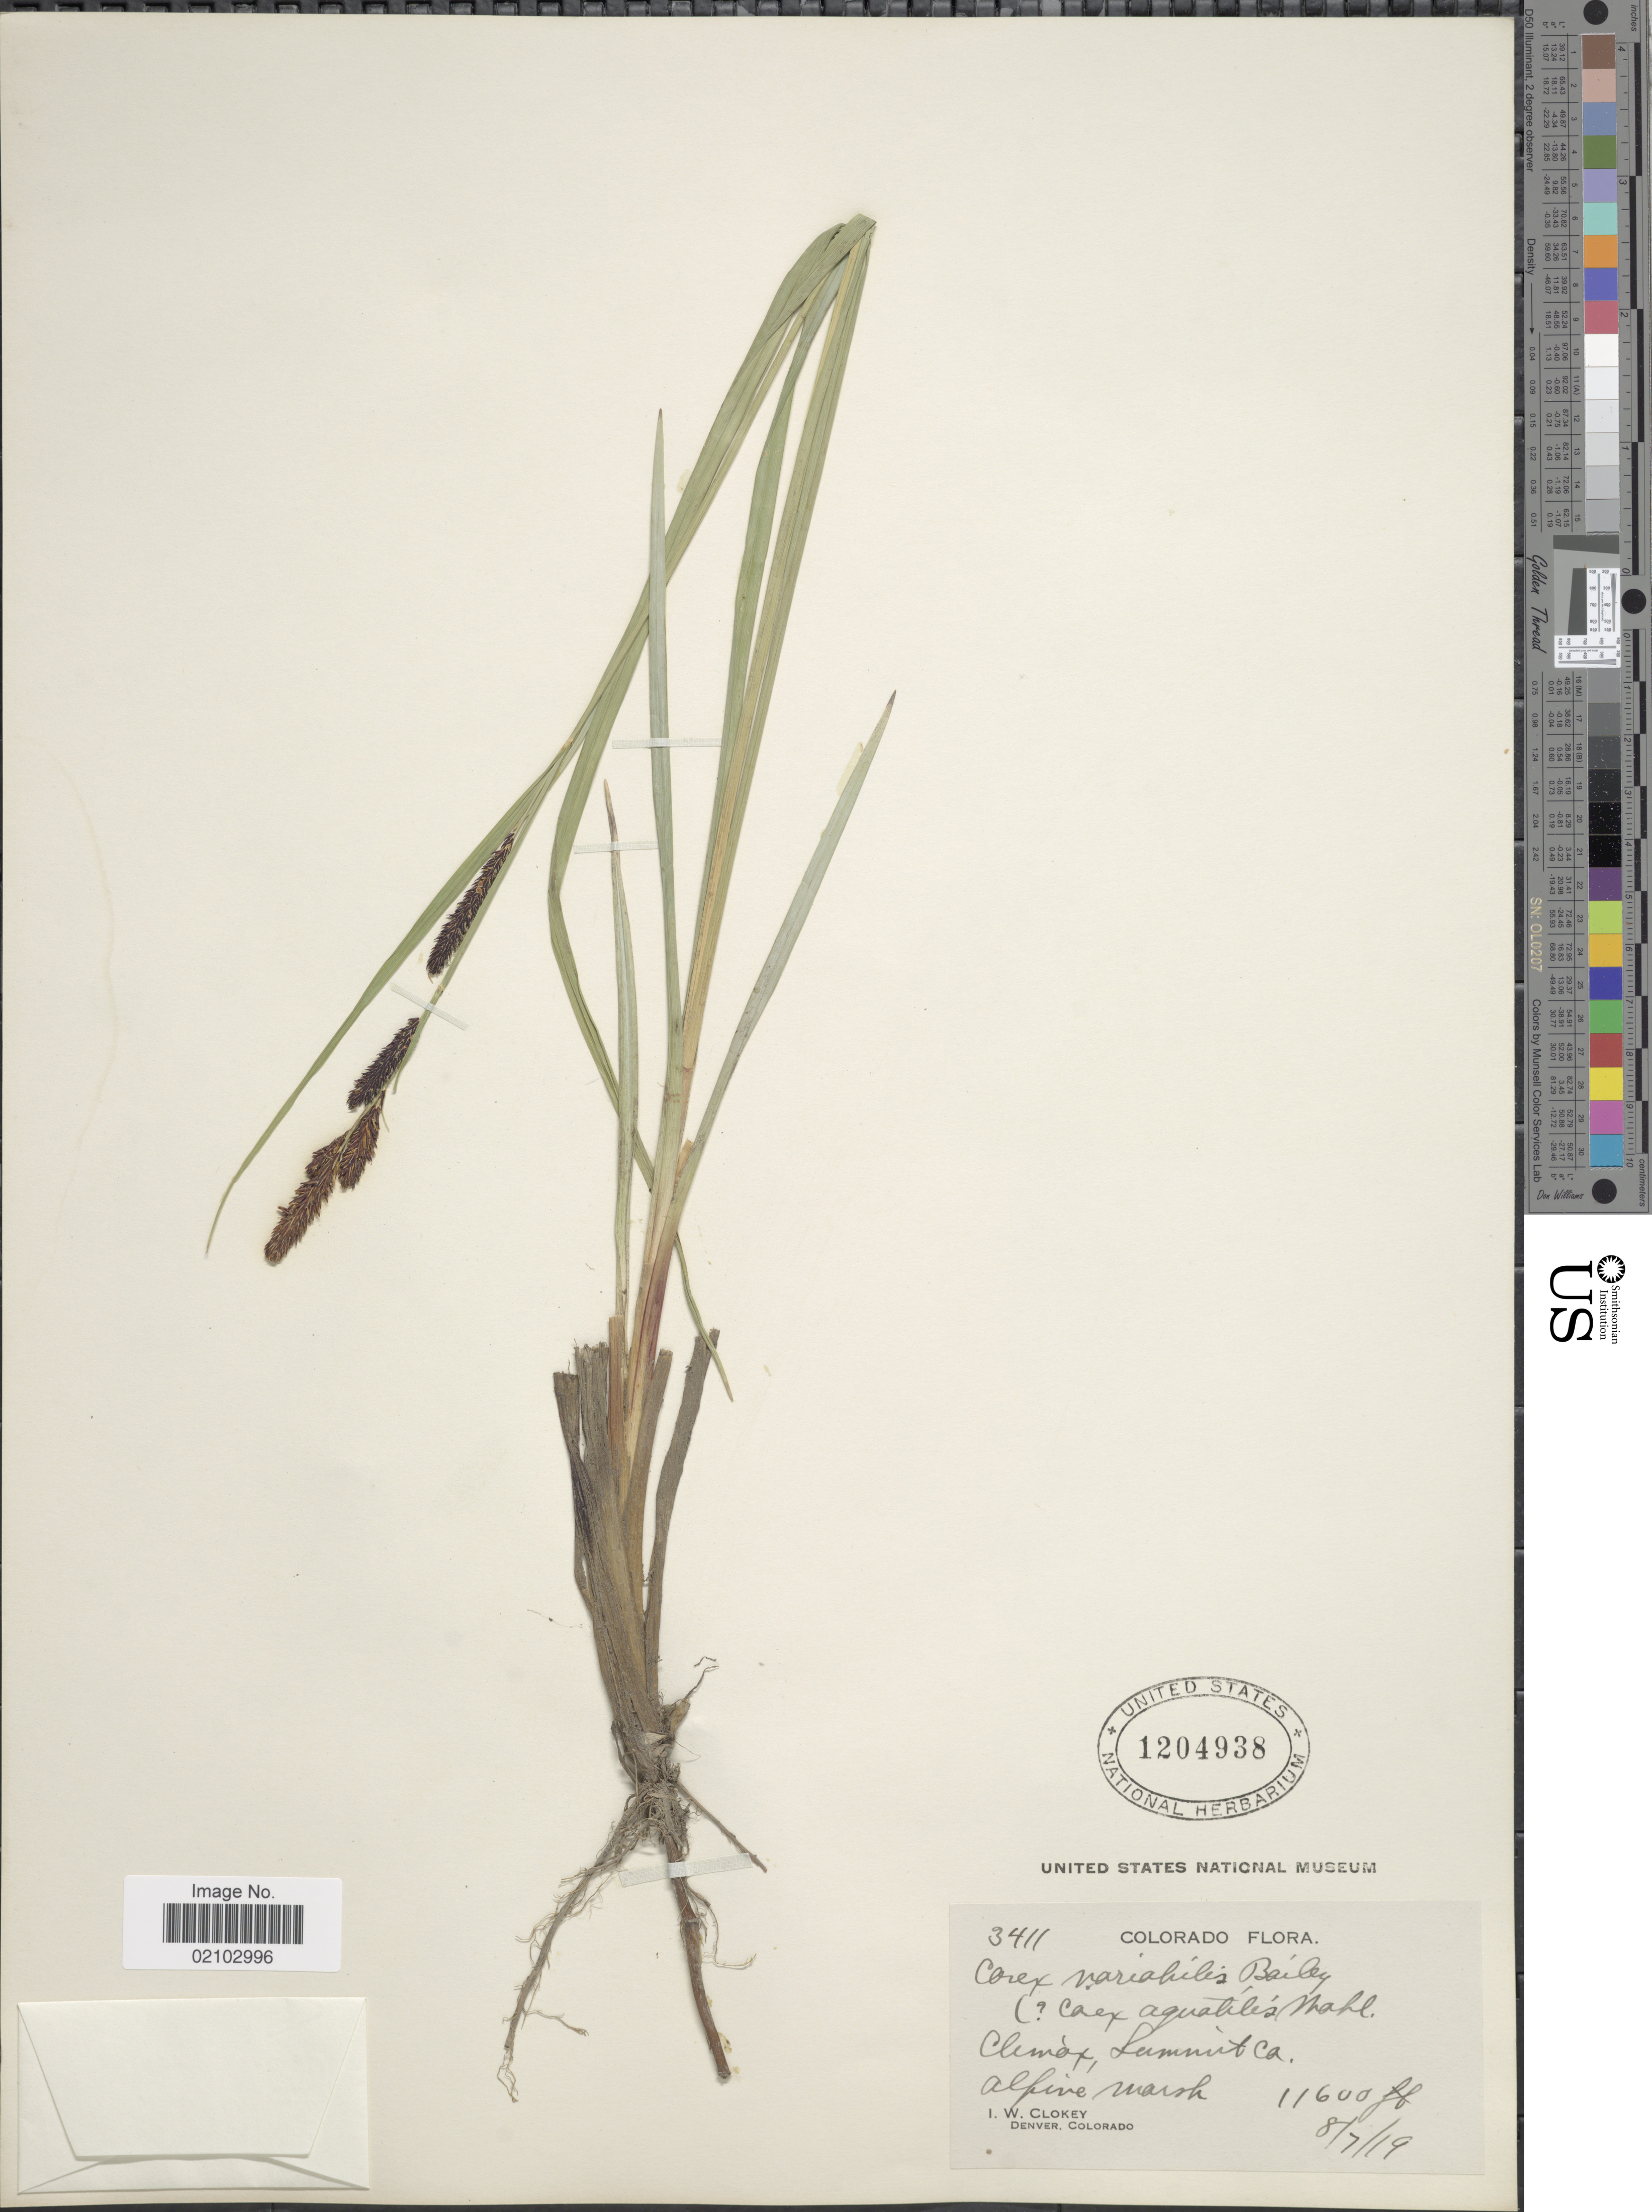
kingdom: Plantae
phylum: Tracheophyta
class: Liliopsida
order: Poales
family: Cyperaceae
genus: Carex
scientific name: Carex aquatilis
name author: Wahlenb.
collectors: I. W. Clokey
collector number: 341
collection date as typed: Transcribed d/m/y: 7/8/19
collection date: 1919-08-07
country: United States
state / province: Colorado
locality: Climax, Summit Co., alpine marsh.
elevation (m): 3536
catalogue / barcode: US 1204938